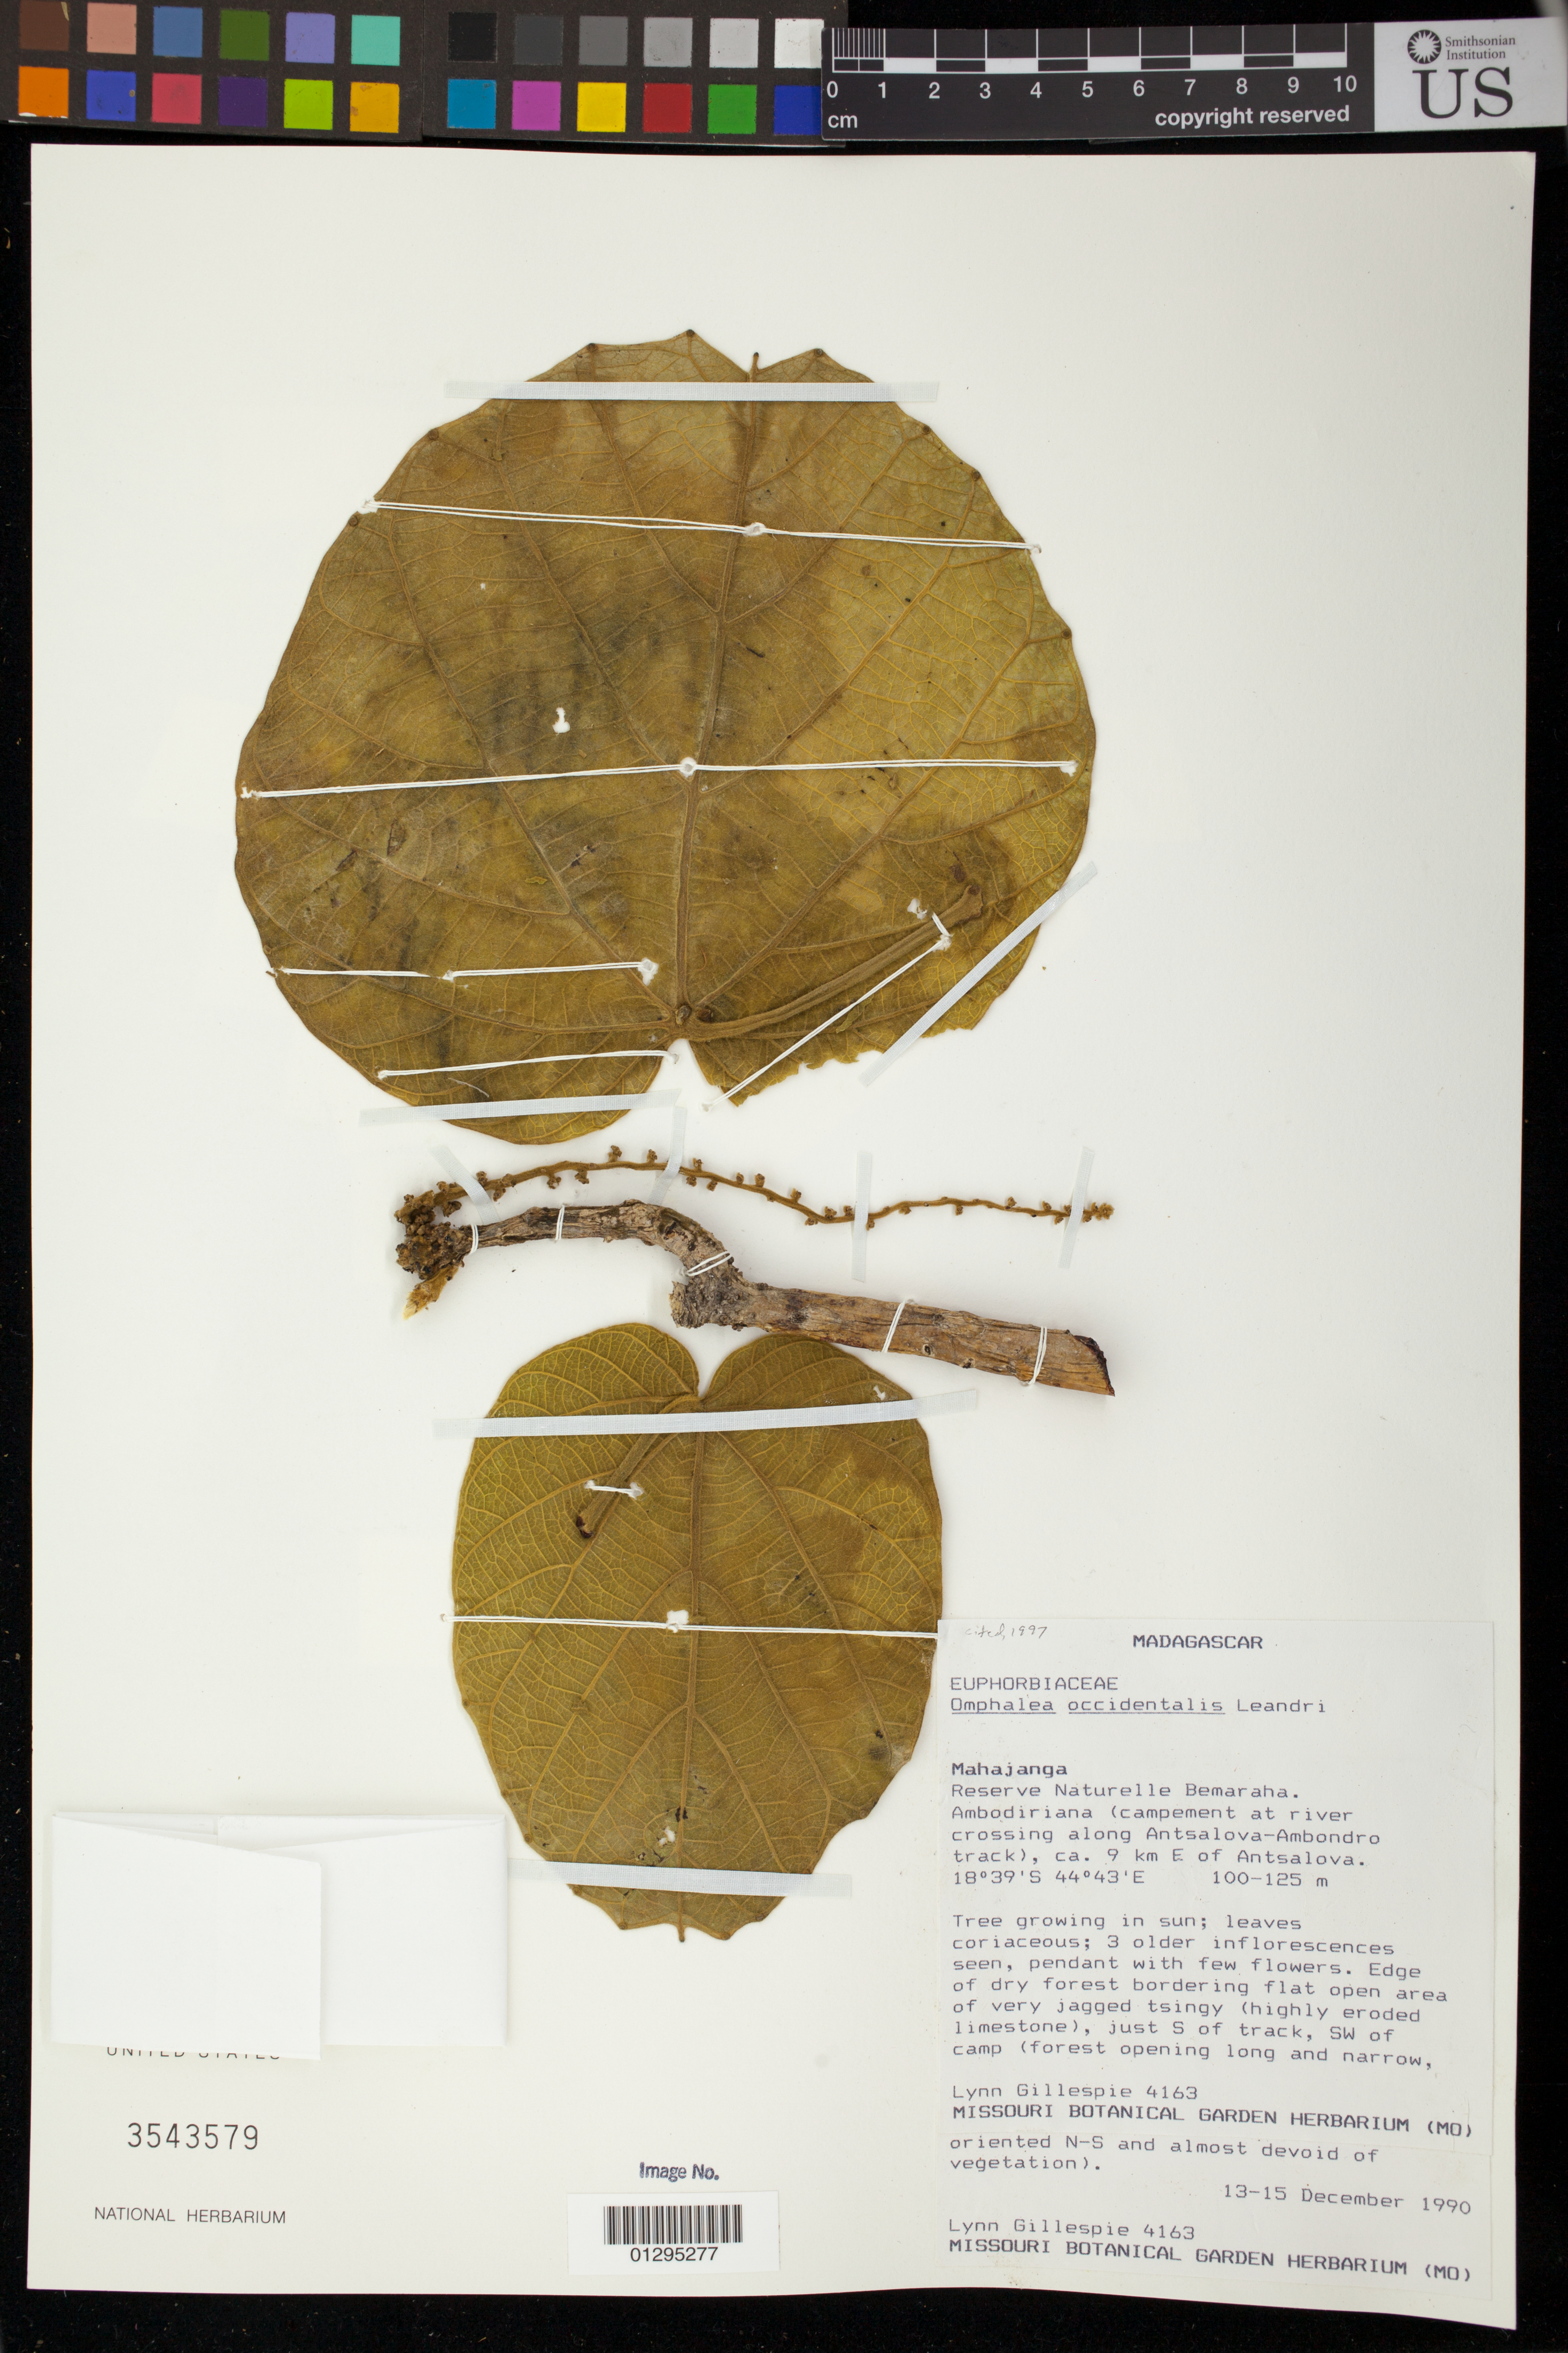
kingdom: Plantae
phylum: Tracheophyta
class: Magnoliopsida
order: Malpighiales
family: Euphorbiaceae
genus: Omphalea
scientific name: Omphalea occidentalis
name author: Leandri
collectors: L. J. Gillespie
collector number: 4163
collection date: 1990-12-13/1990-12-15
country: Madagascar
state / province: Boeny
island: Madagascar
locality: Mahajanga. Reserve Naturelle Bemaraha. Ambodiriana (campement at river crossing along Antsalova-Ambondro track), ca. 9 km E Antsalova. Just S of track, SW of camp.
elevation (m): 100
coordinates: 18°39'S, 44°43'E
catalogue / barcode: US 3543579